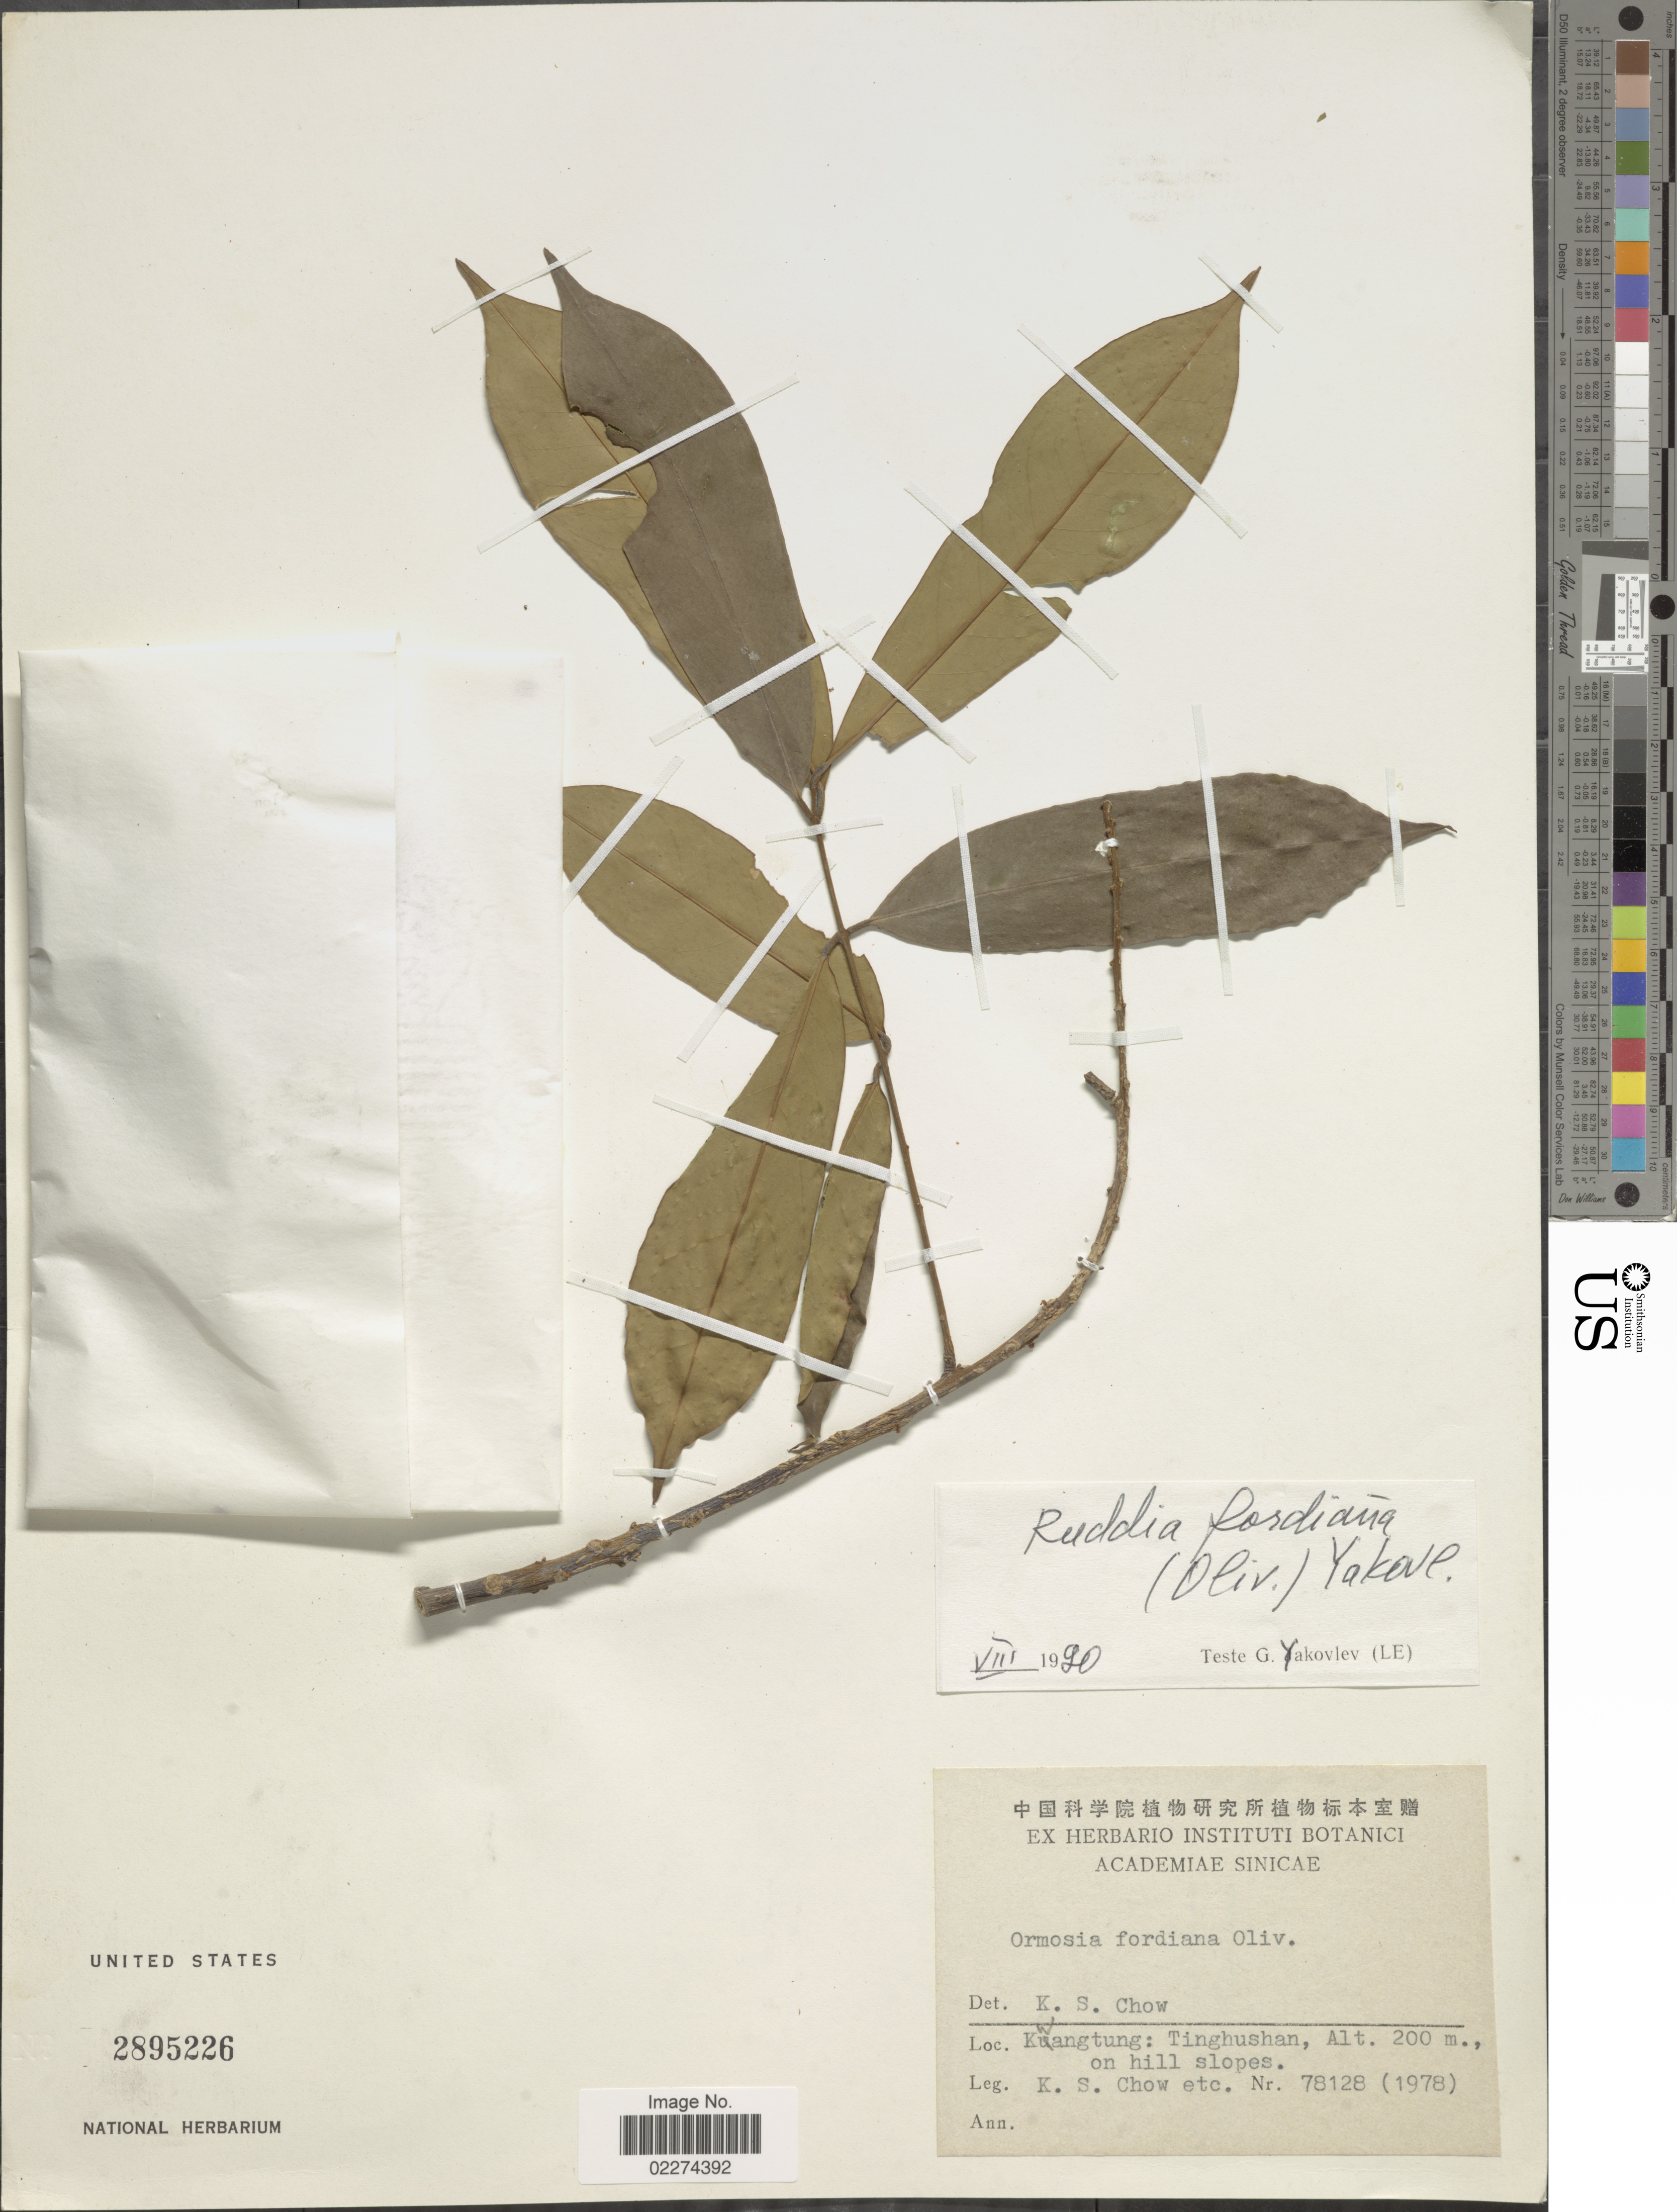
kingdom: Plantae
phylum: Tracheophyta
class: Magnoliopsida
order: Fabales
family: Fabaceae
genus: Ormosia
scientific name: Ormosia fordiana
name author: Oliv.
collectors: K. S. Chow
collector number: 78128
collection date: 1978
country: China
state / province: Guangdong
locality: Kwangtung: Tinghushan, on hill slopes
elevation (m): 200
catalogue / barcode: US 2895226